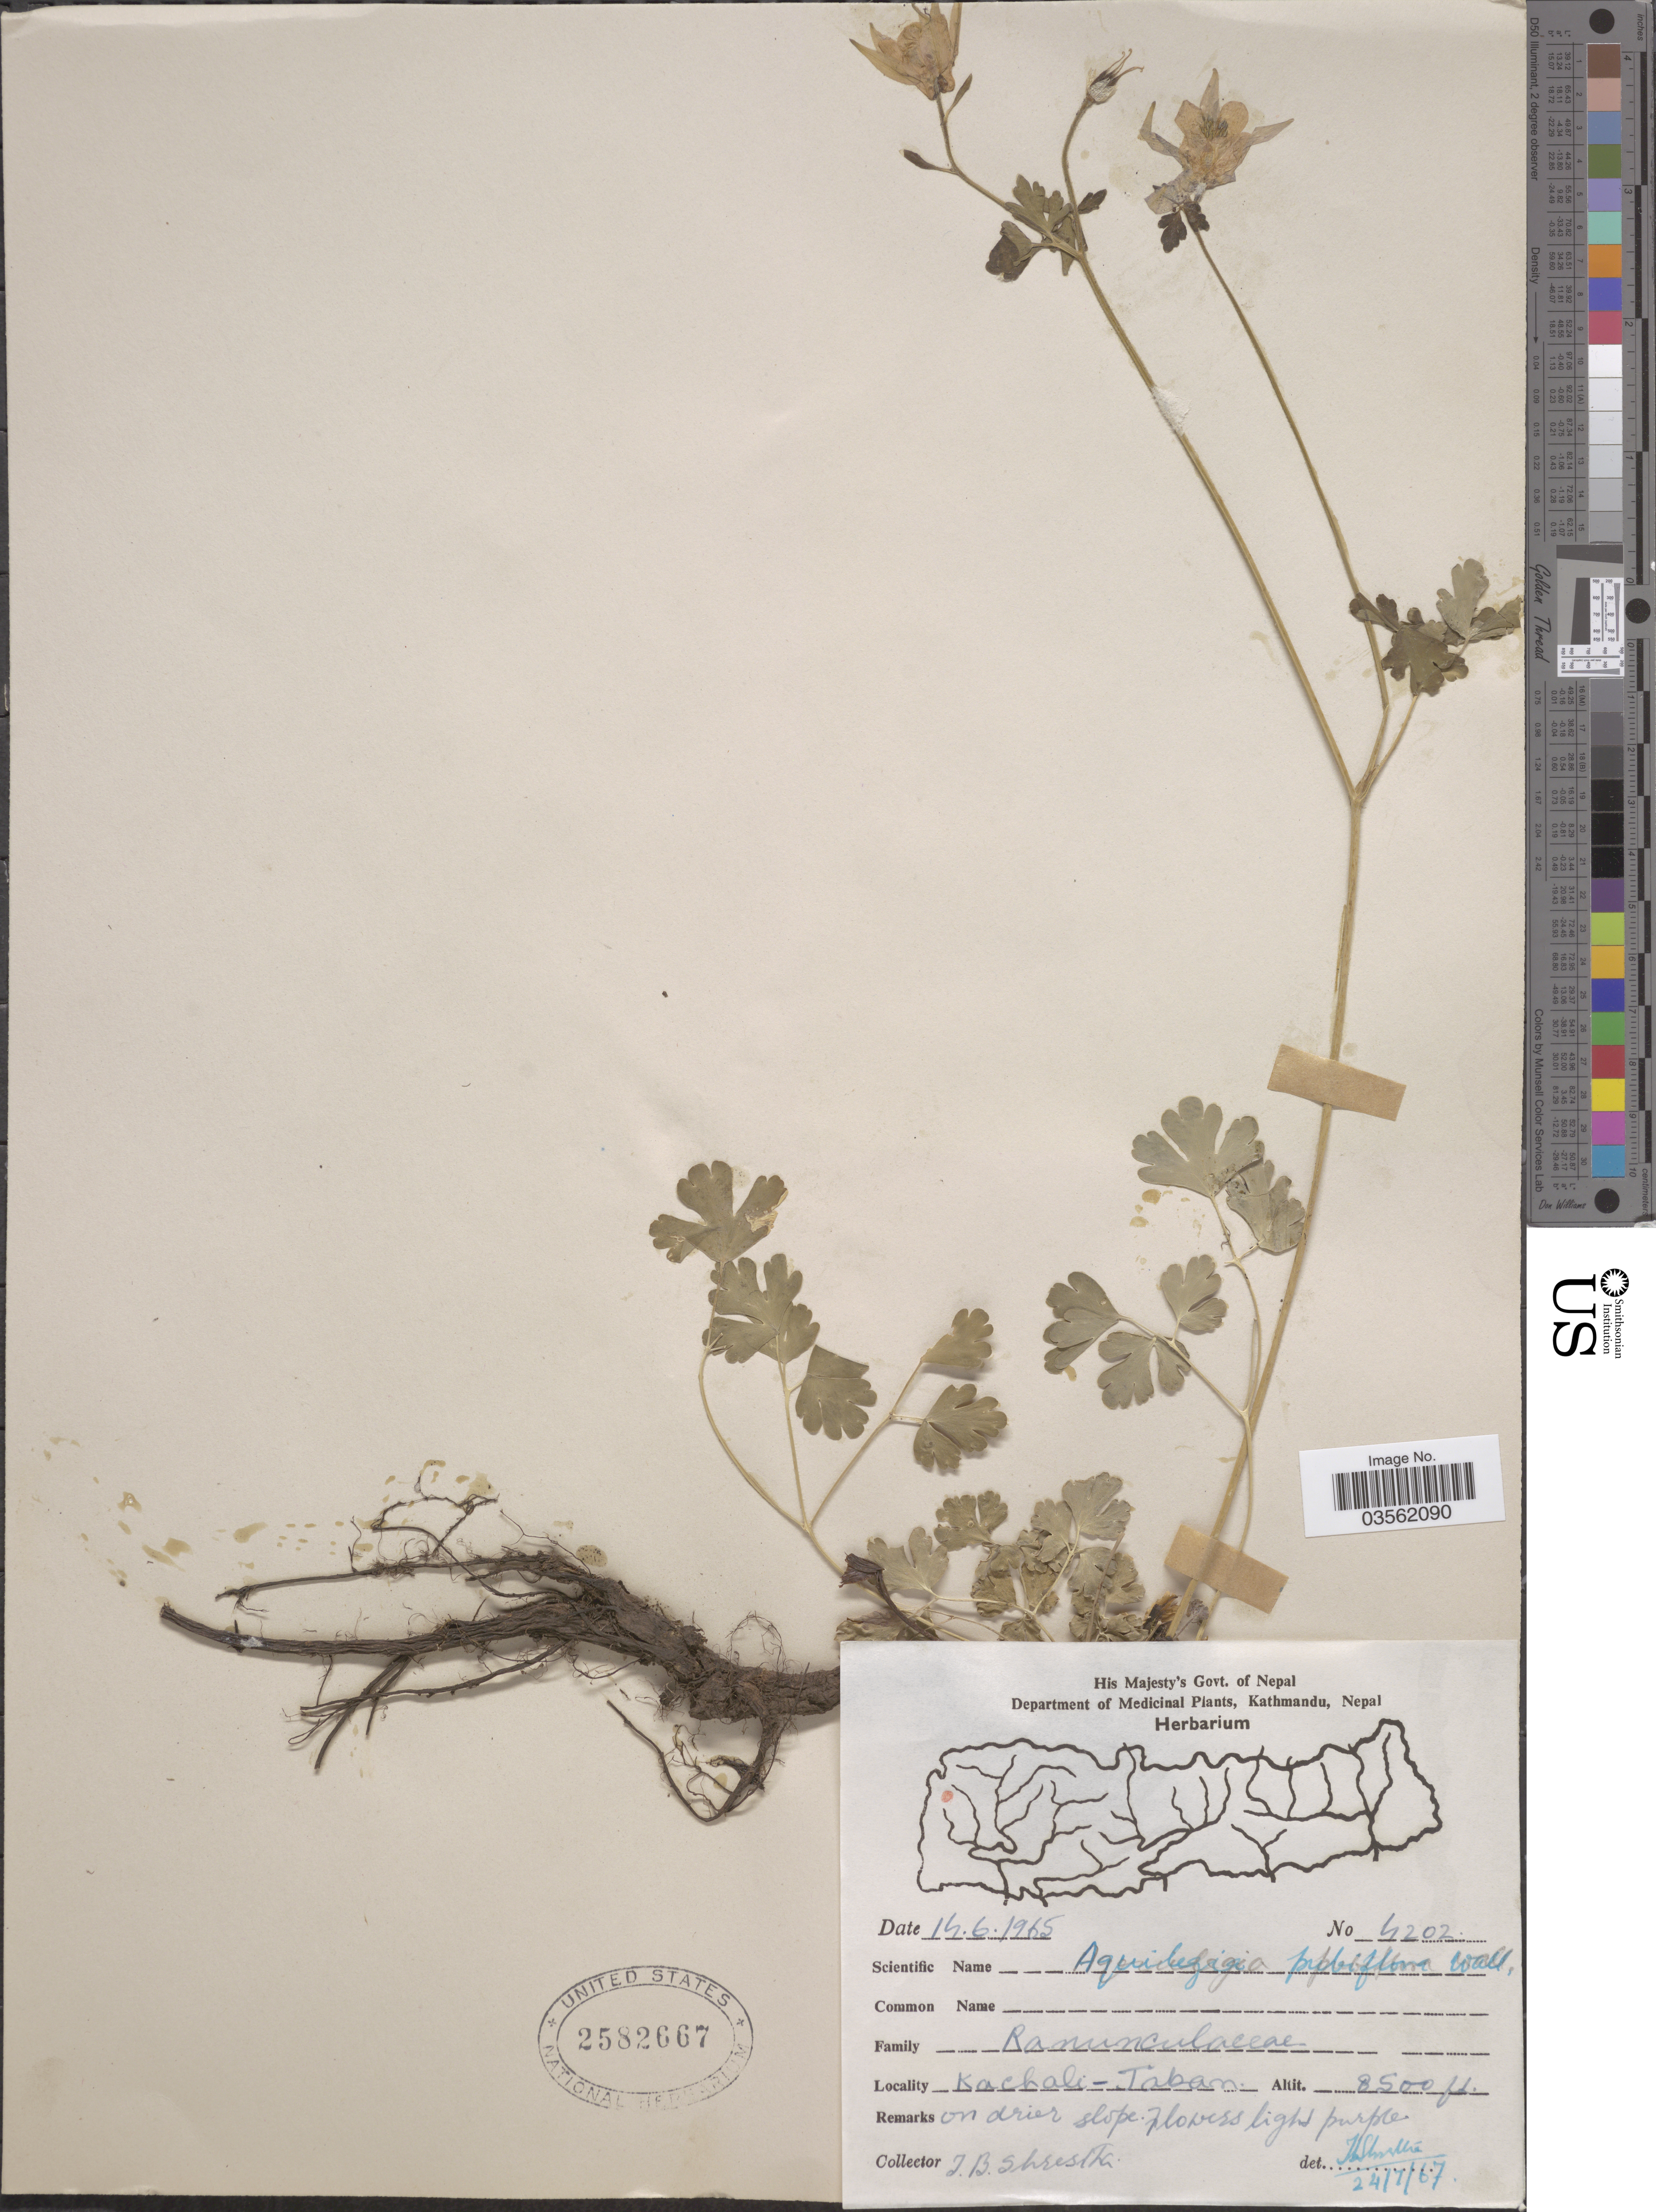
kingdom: Plantae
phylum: Tracheophyta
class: Magnoliopsida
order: Ranunculales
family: Ranunculaceae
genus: Aquilegia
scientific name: Aquilegia pubiflora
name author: Wall. ex Royle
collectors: T. B. Shrestha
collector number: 4202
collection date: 1965-06-14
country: Nepal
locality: Kachali-Taban.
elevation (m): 2591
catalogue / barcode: US 2582667